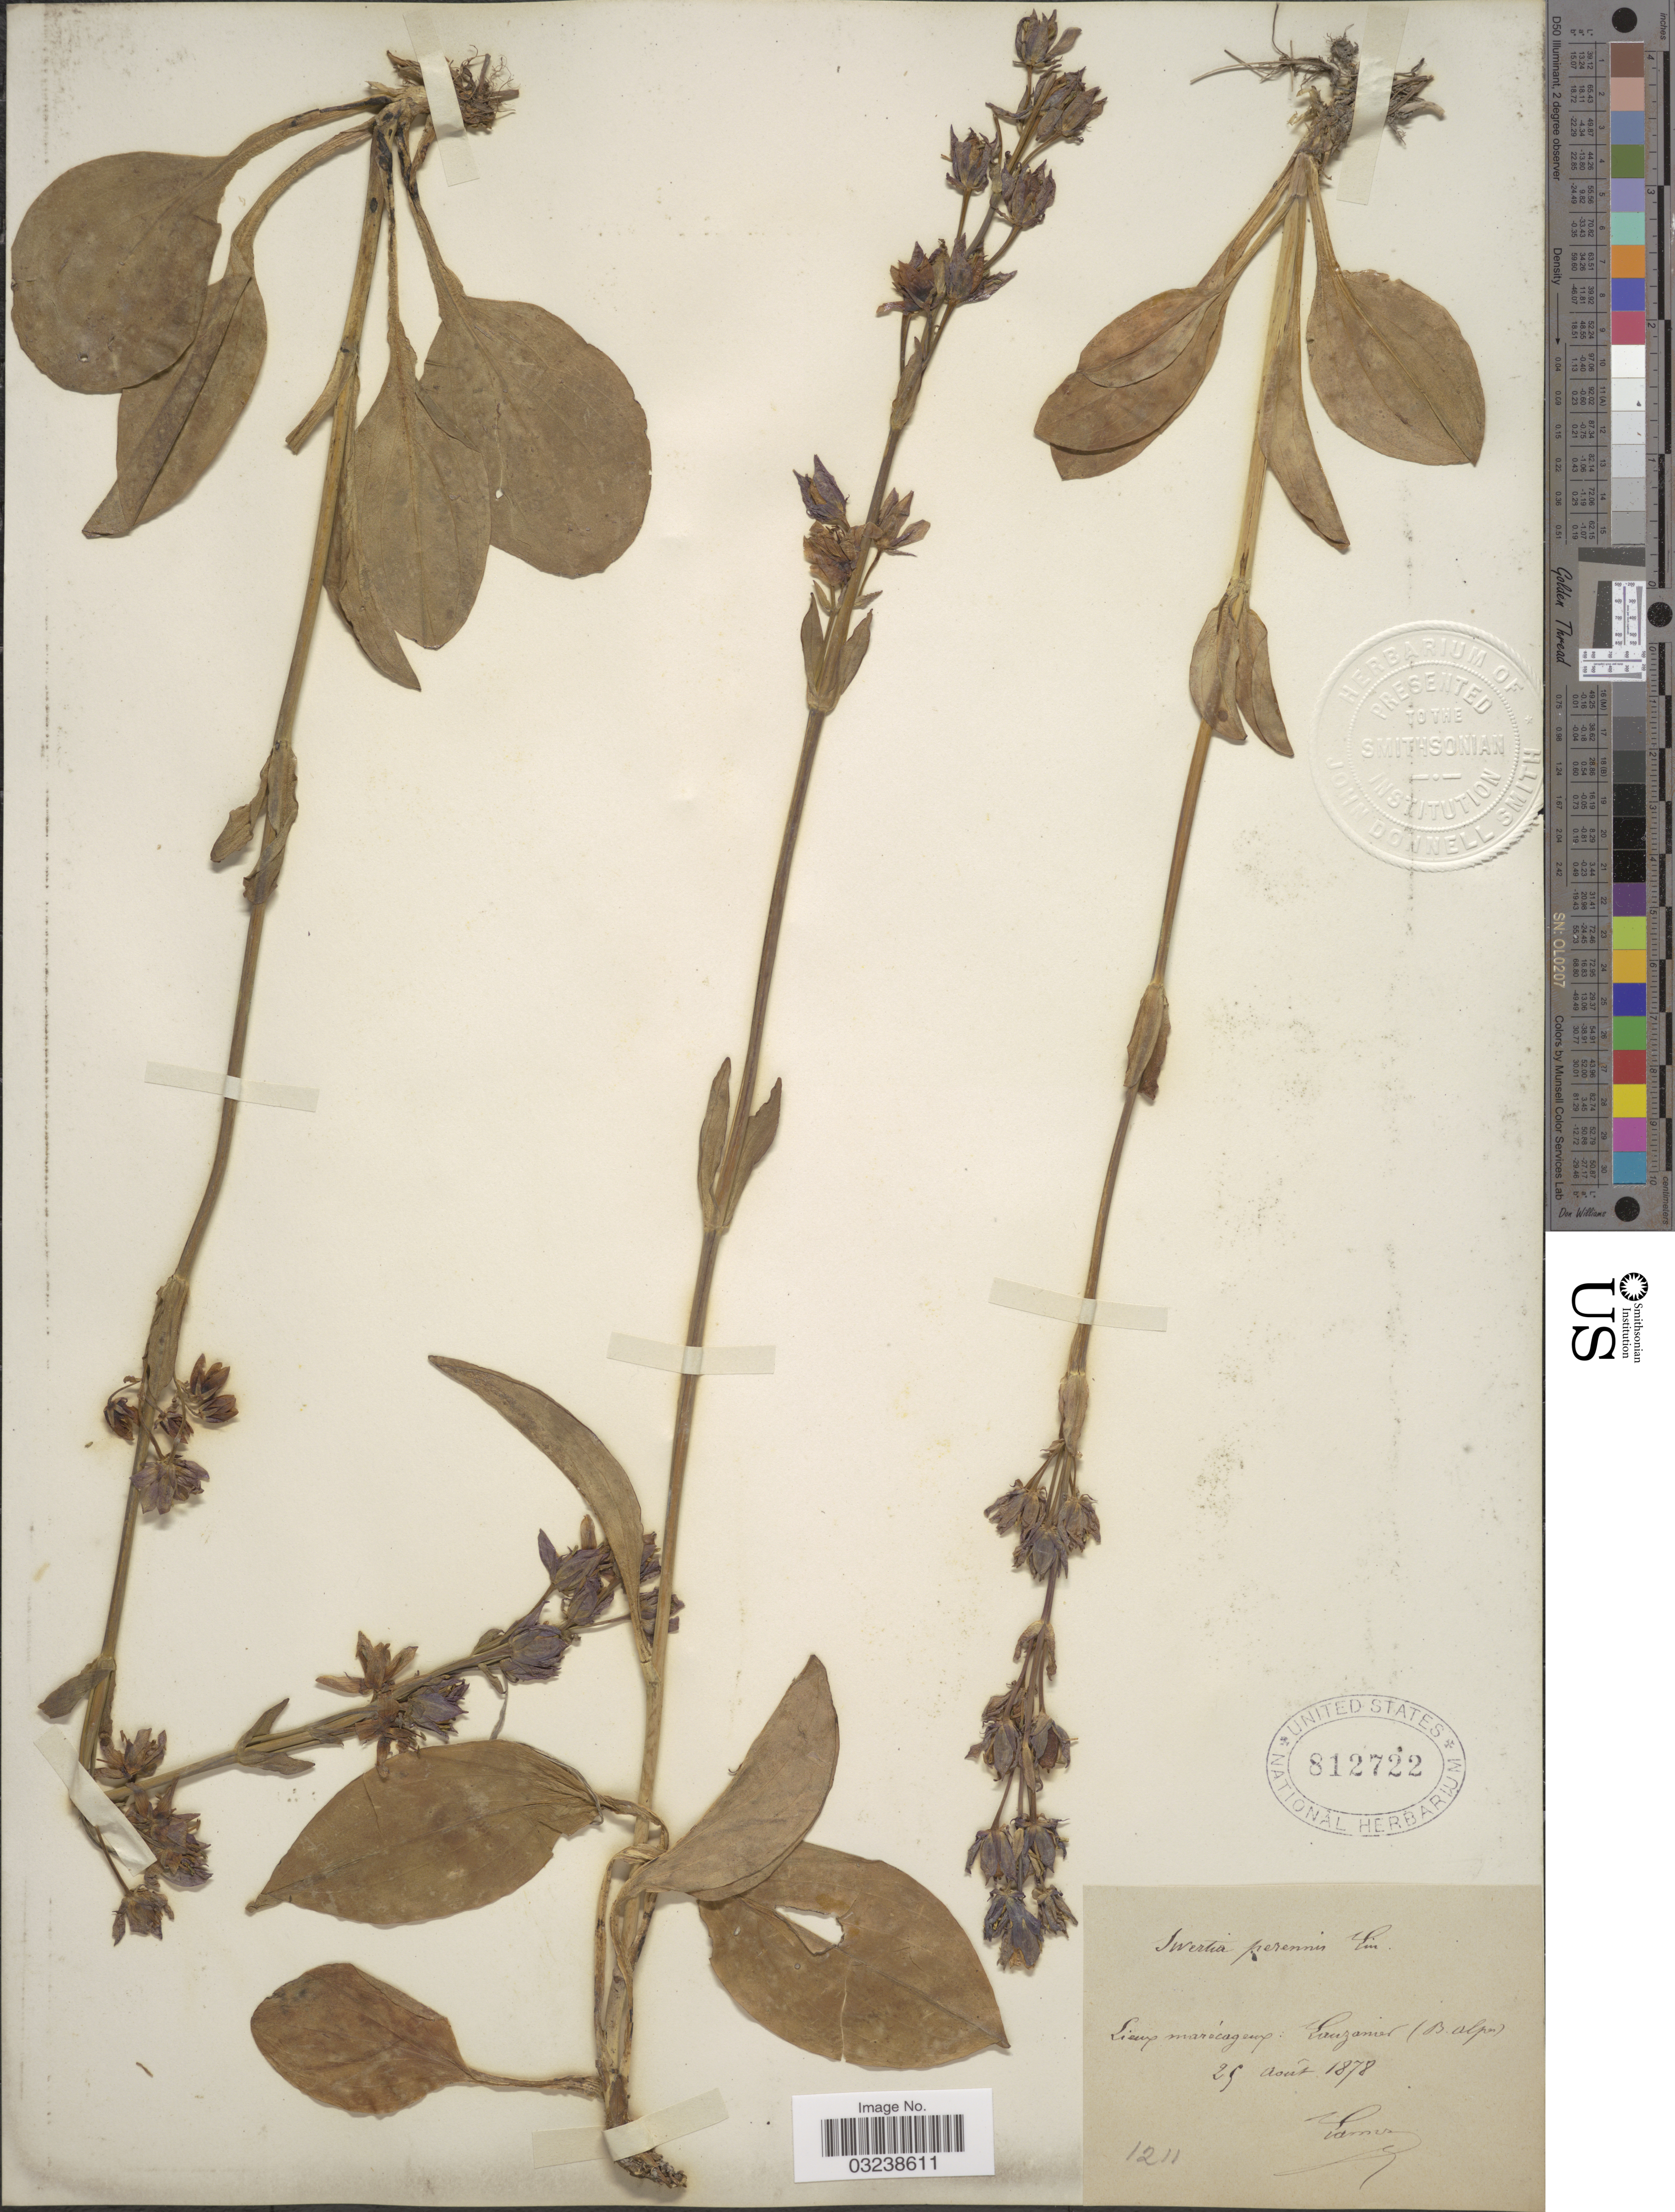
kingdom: Plantae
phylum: Tracheophyta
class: Magnoliopsida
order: Gentianales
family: Gentianaceae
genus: Swertia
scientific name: Swertia perennis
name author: L.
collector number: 1211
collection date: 1878-08-29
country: France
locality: Lieux marécageux: Lanzanier (B. Alpes).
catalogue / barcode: US 812722